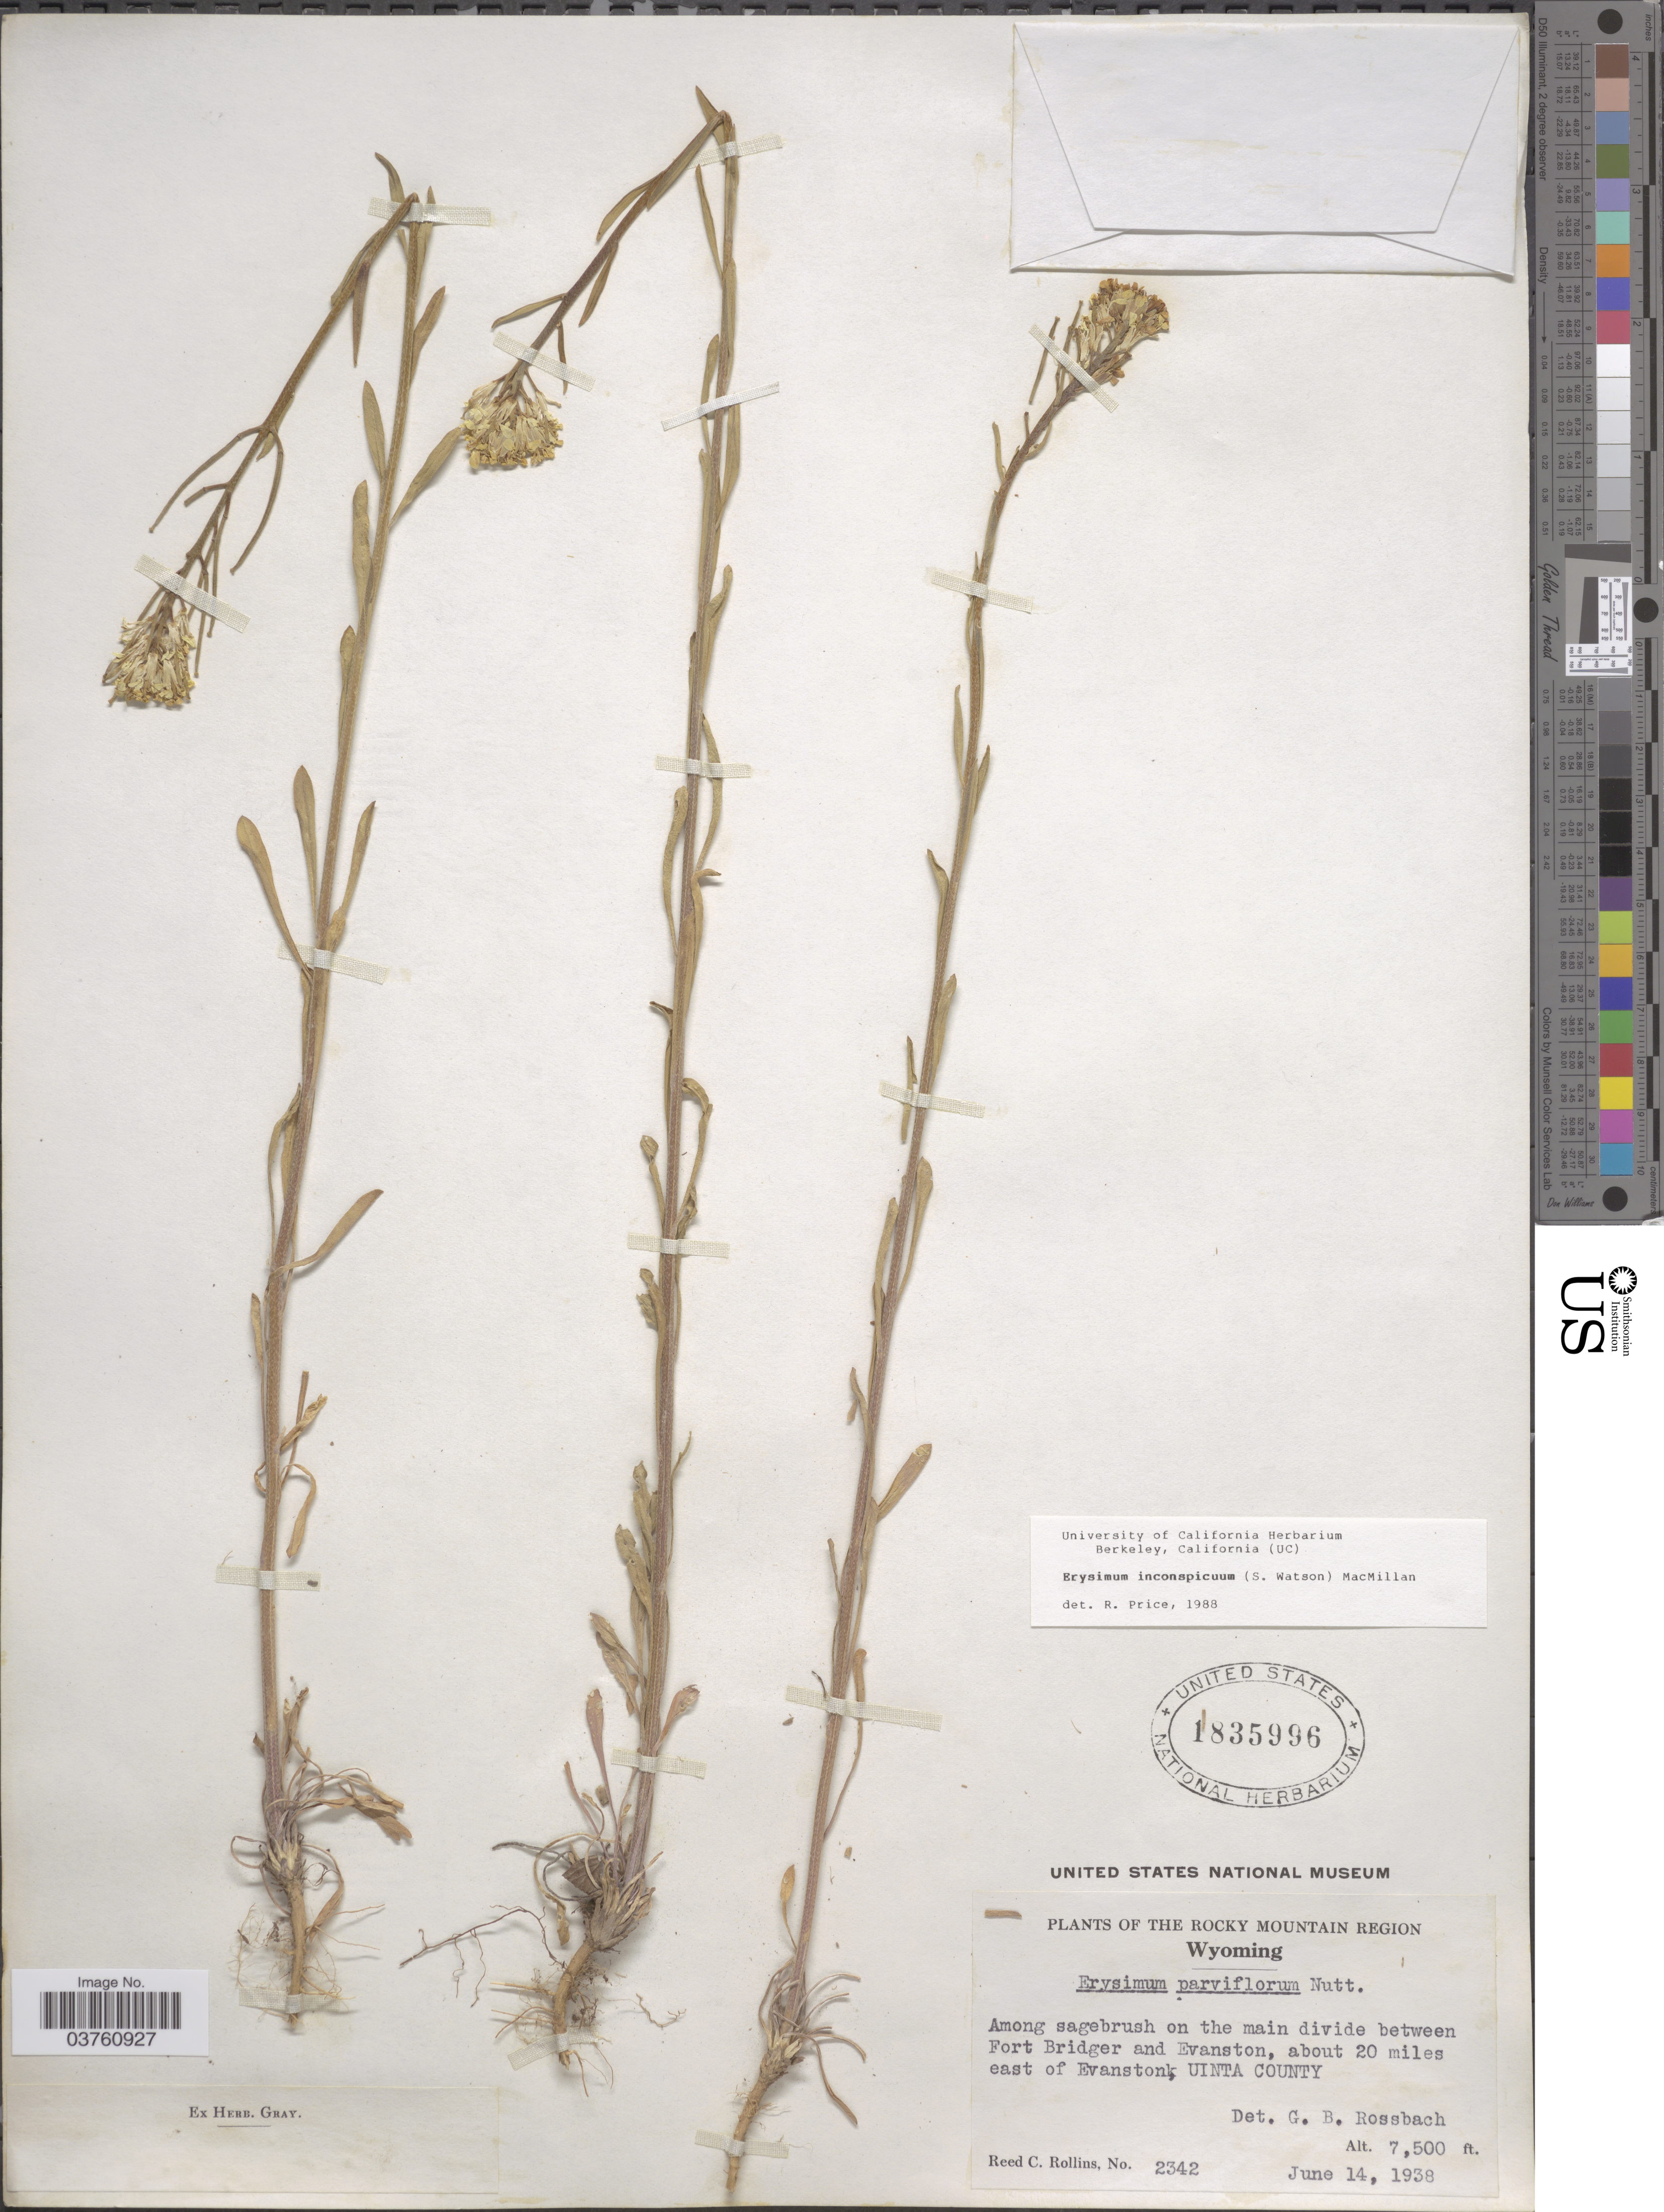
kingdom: Plantae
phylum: Tracheophyta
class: Magnoliopsida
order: Brassicales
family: Brassicaceae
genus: Erysimum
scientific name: Erysimum inconspicuum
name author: (S. Watson) MacMill.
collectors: R. C. Rollins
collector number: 2342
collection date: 1938-06-14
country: United States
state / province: Wyoming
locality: The Rocky Mountain Region. Among sagebrush on the main divide between Fort Bridger and Evanston, about 20 miles east of Evanston, Uinta County.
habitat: among sagebrush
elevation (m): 2286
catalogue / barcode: US 1835996